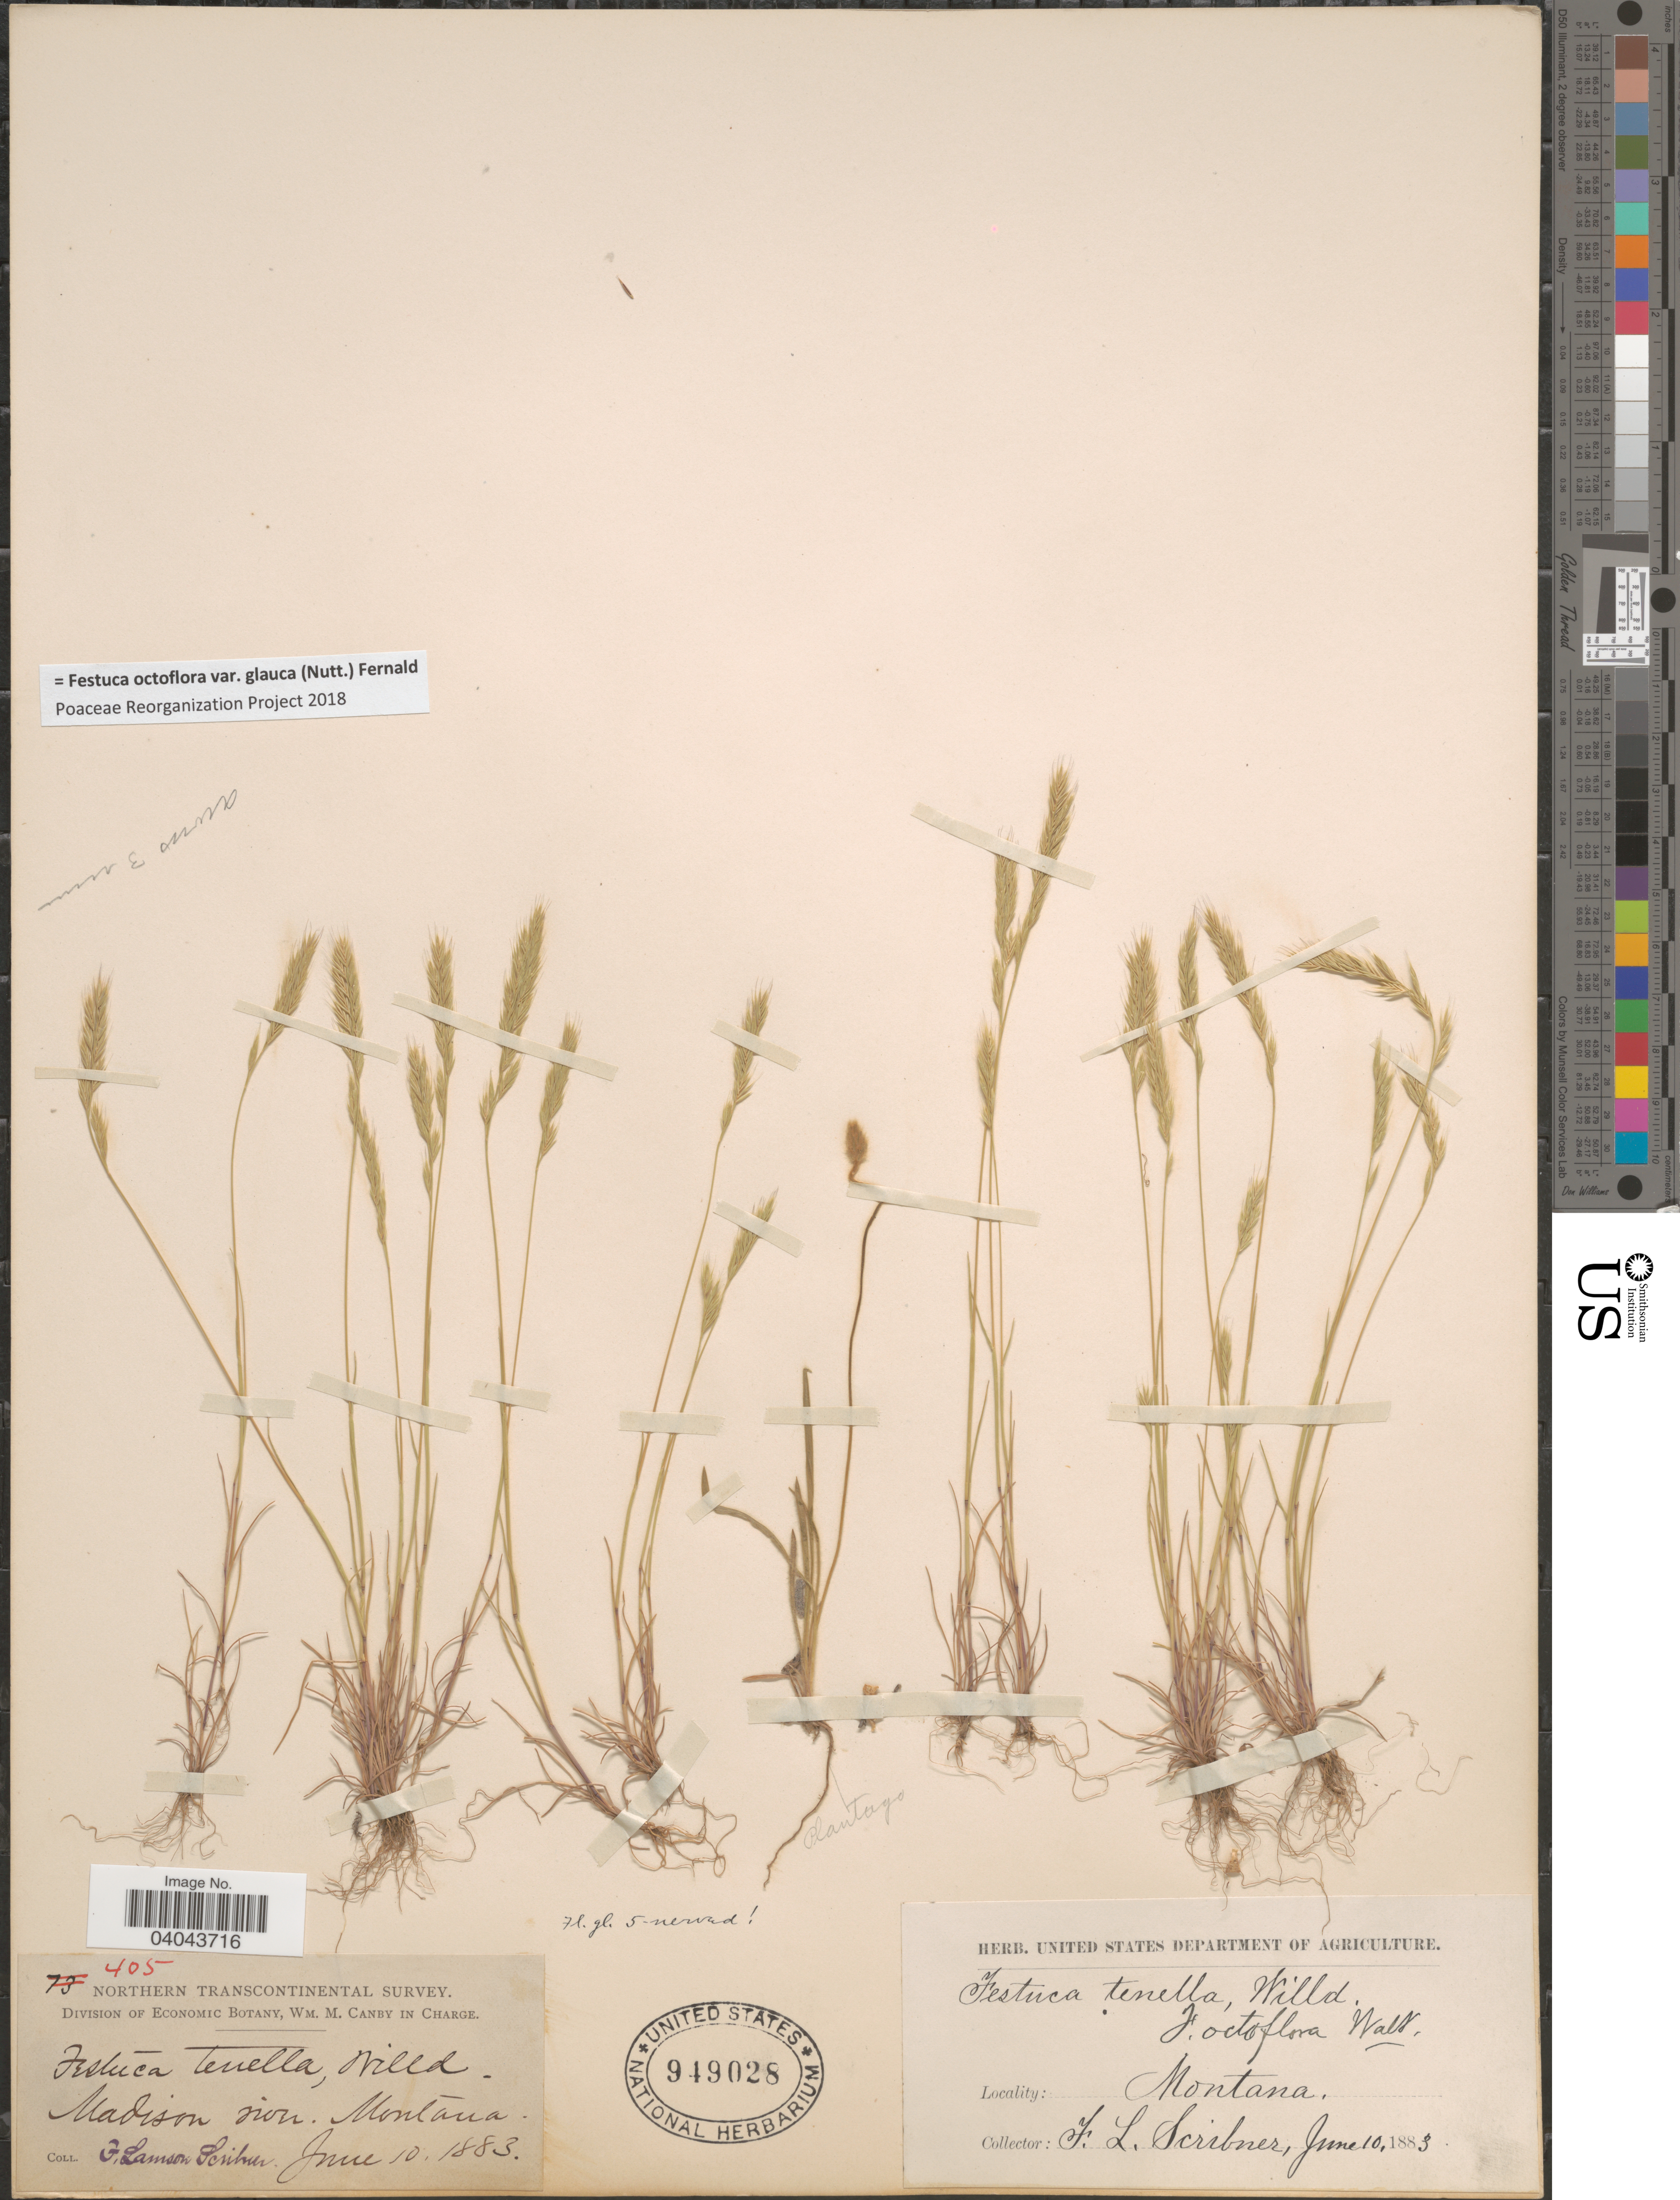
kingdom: Plantae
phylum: Tracheophyta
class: Liliopsida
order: Poales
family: Poaceae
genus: Festuca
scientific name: Festuca octoflora var. glauca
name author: (Nutt.) Fernald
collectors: F. Lamson-Scribner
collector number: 405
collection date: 1883-06-10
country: United States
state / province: Montana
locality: Madison river.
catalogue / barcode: US 949028